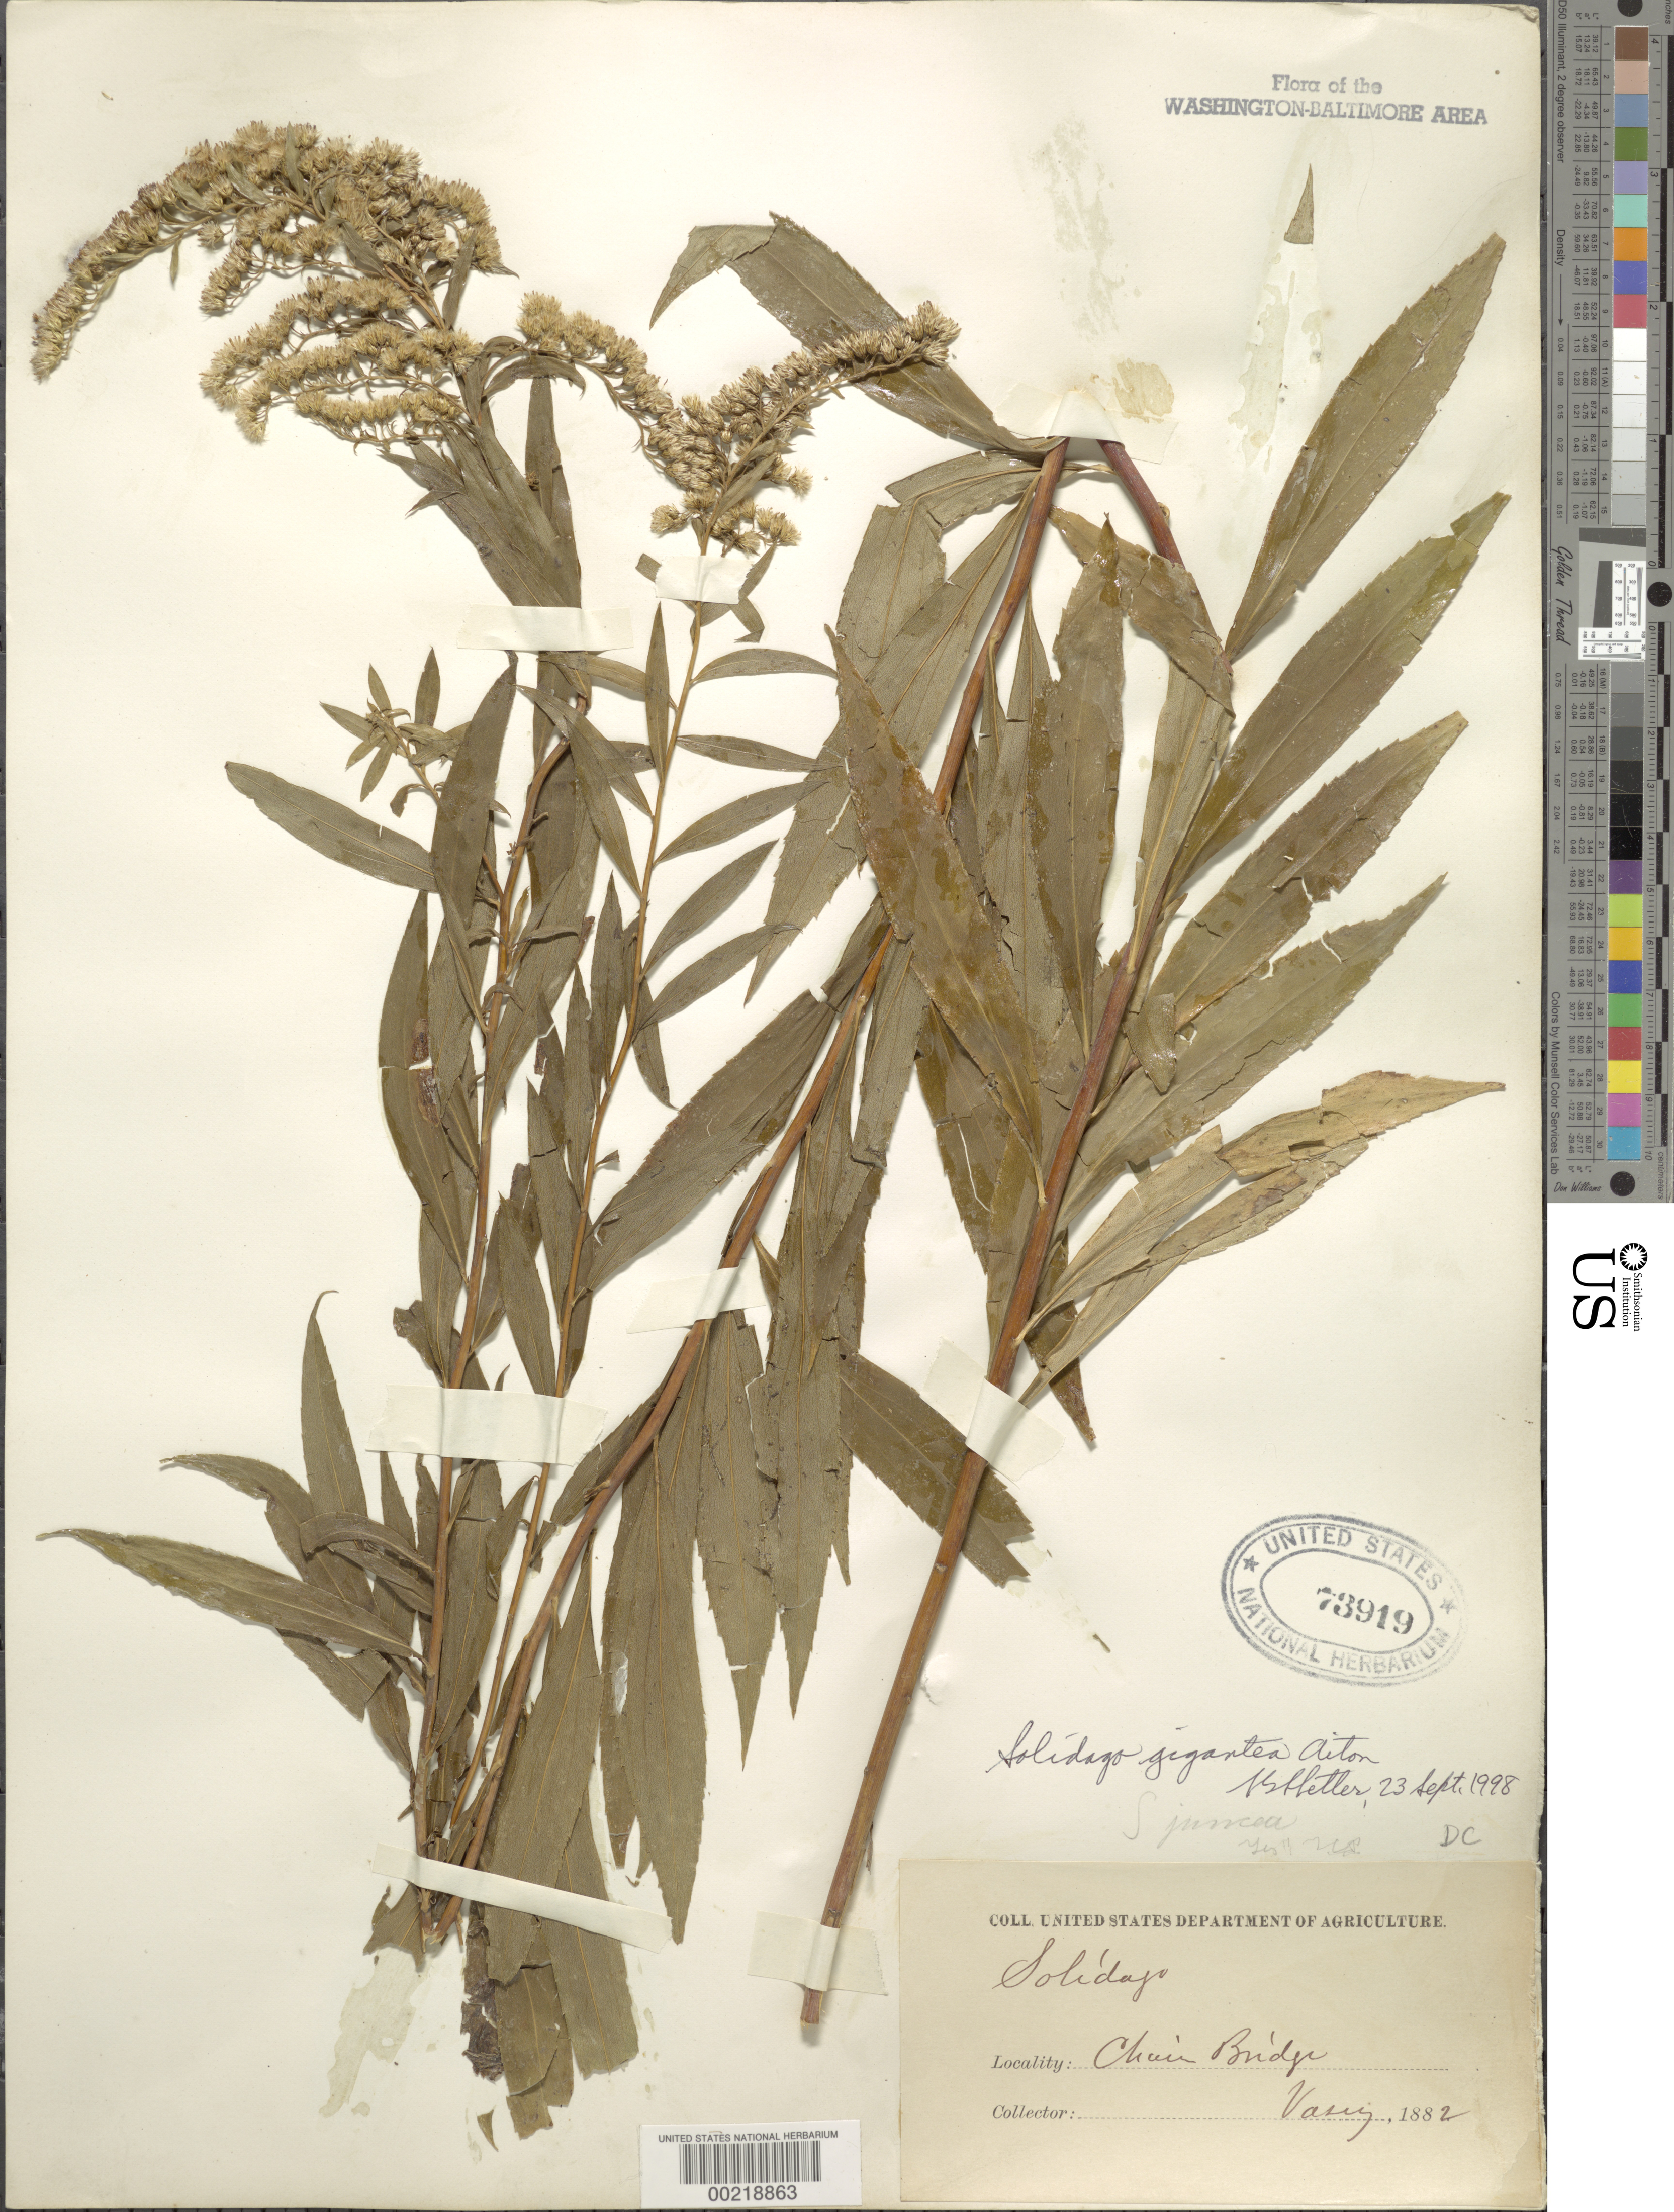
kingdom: Plantae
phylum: Tracheophyta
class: Magnoliopsida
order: Asterales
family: Asteraceae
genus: Solidago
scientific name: Solidago gigantea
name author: Aiton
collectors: G. Vasey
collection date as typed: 1882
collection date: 1882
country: United States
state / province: District of Columbia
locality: Chain Bridge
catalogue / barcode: US 73919